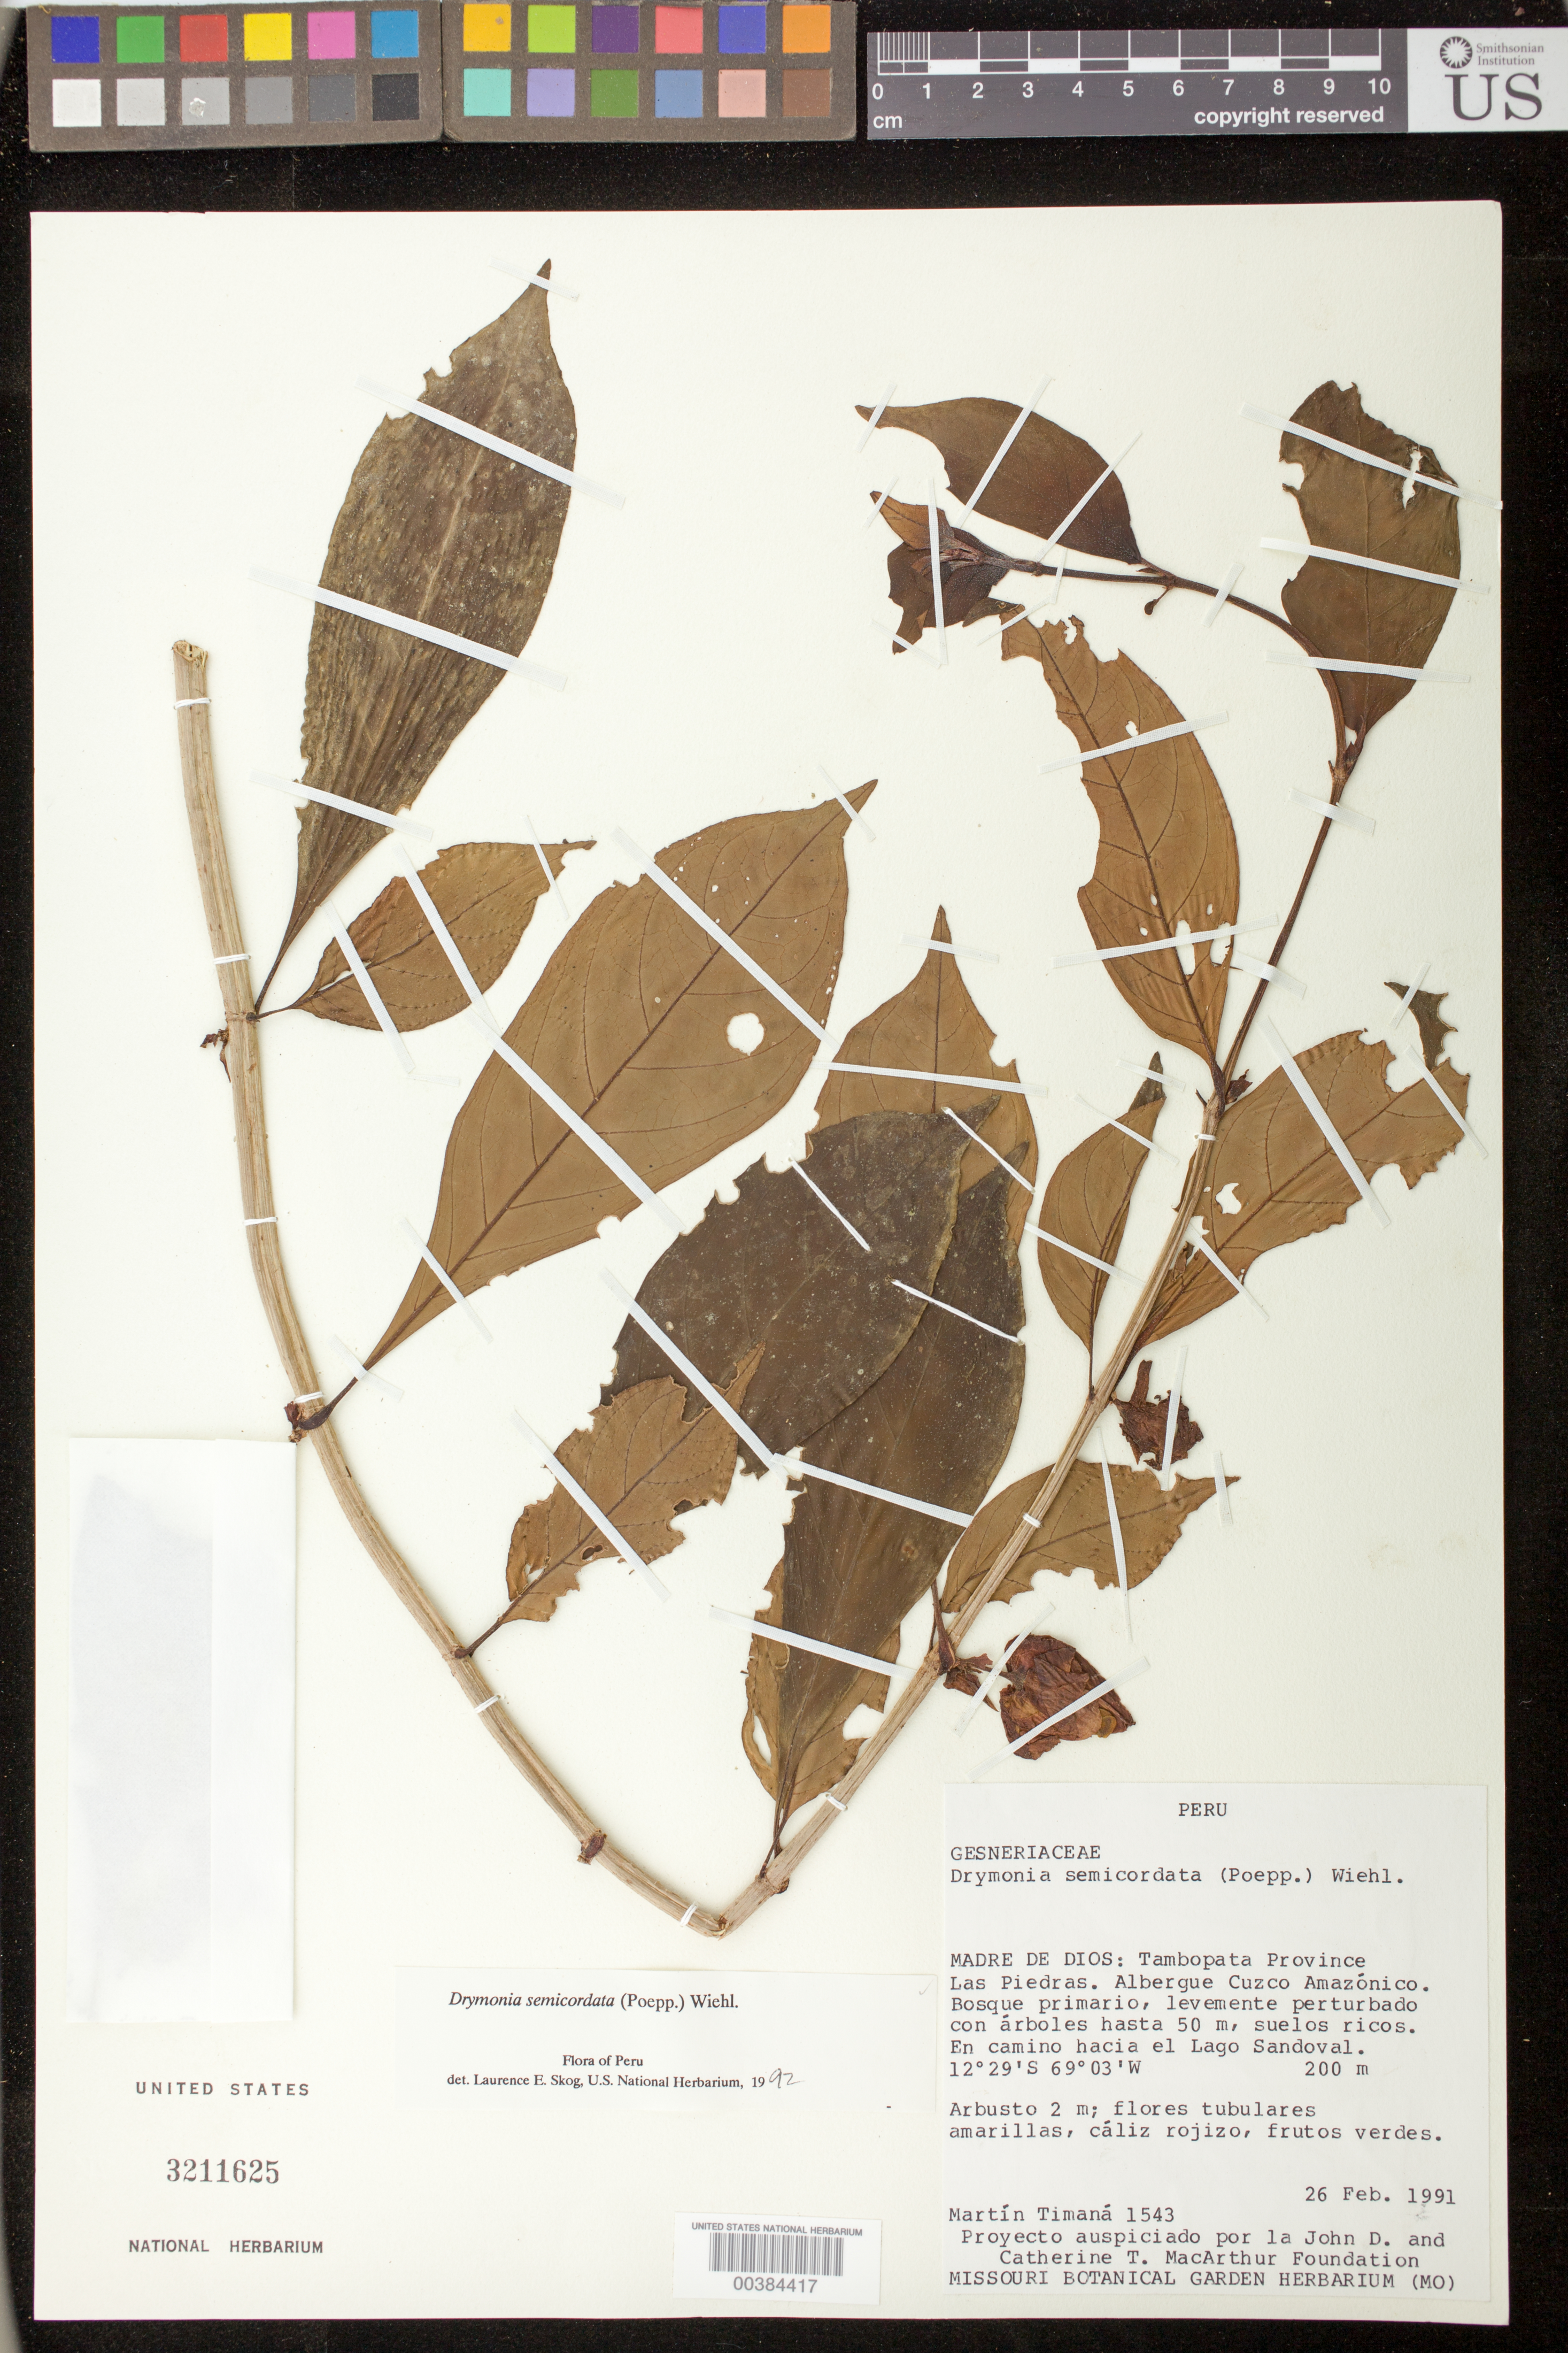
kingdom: Plantae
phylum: Tracheophyta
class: Magnoliopsida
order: Lamiales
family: Gesneriaceae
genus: Drymonia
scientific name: Drymonia semicordata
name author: (Poepp.) Wiehler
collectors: M. E. Timaná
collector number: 1543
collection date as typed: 26 Feb 1991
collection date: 1991-02-26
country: Peru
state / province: Madre de Dios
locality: Tambopata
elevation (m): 200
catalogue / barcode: US 3211625